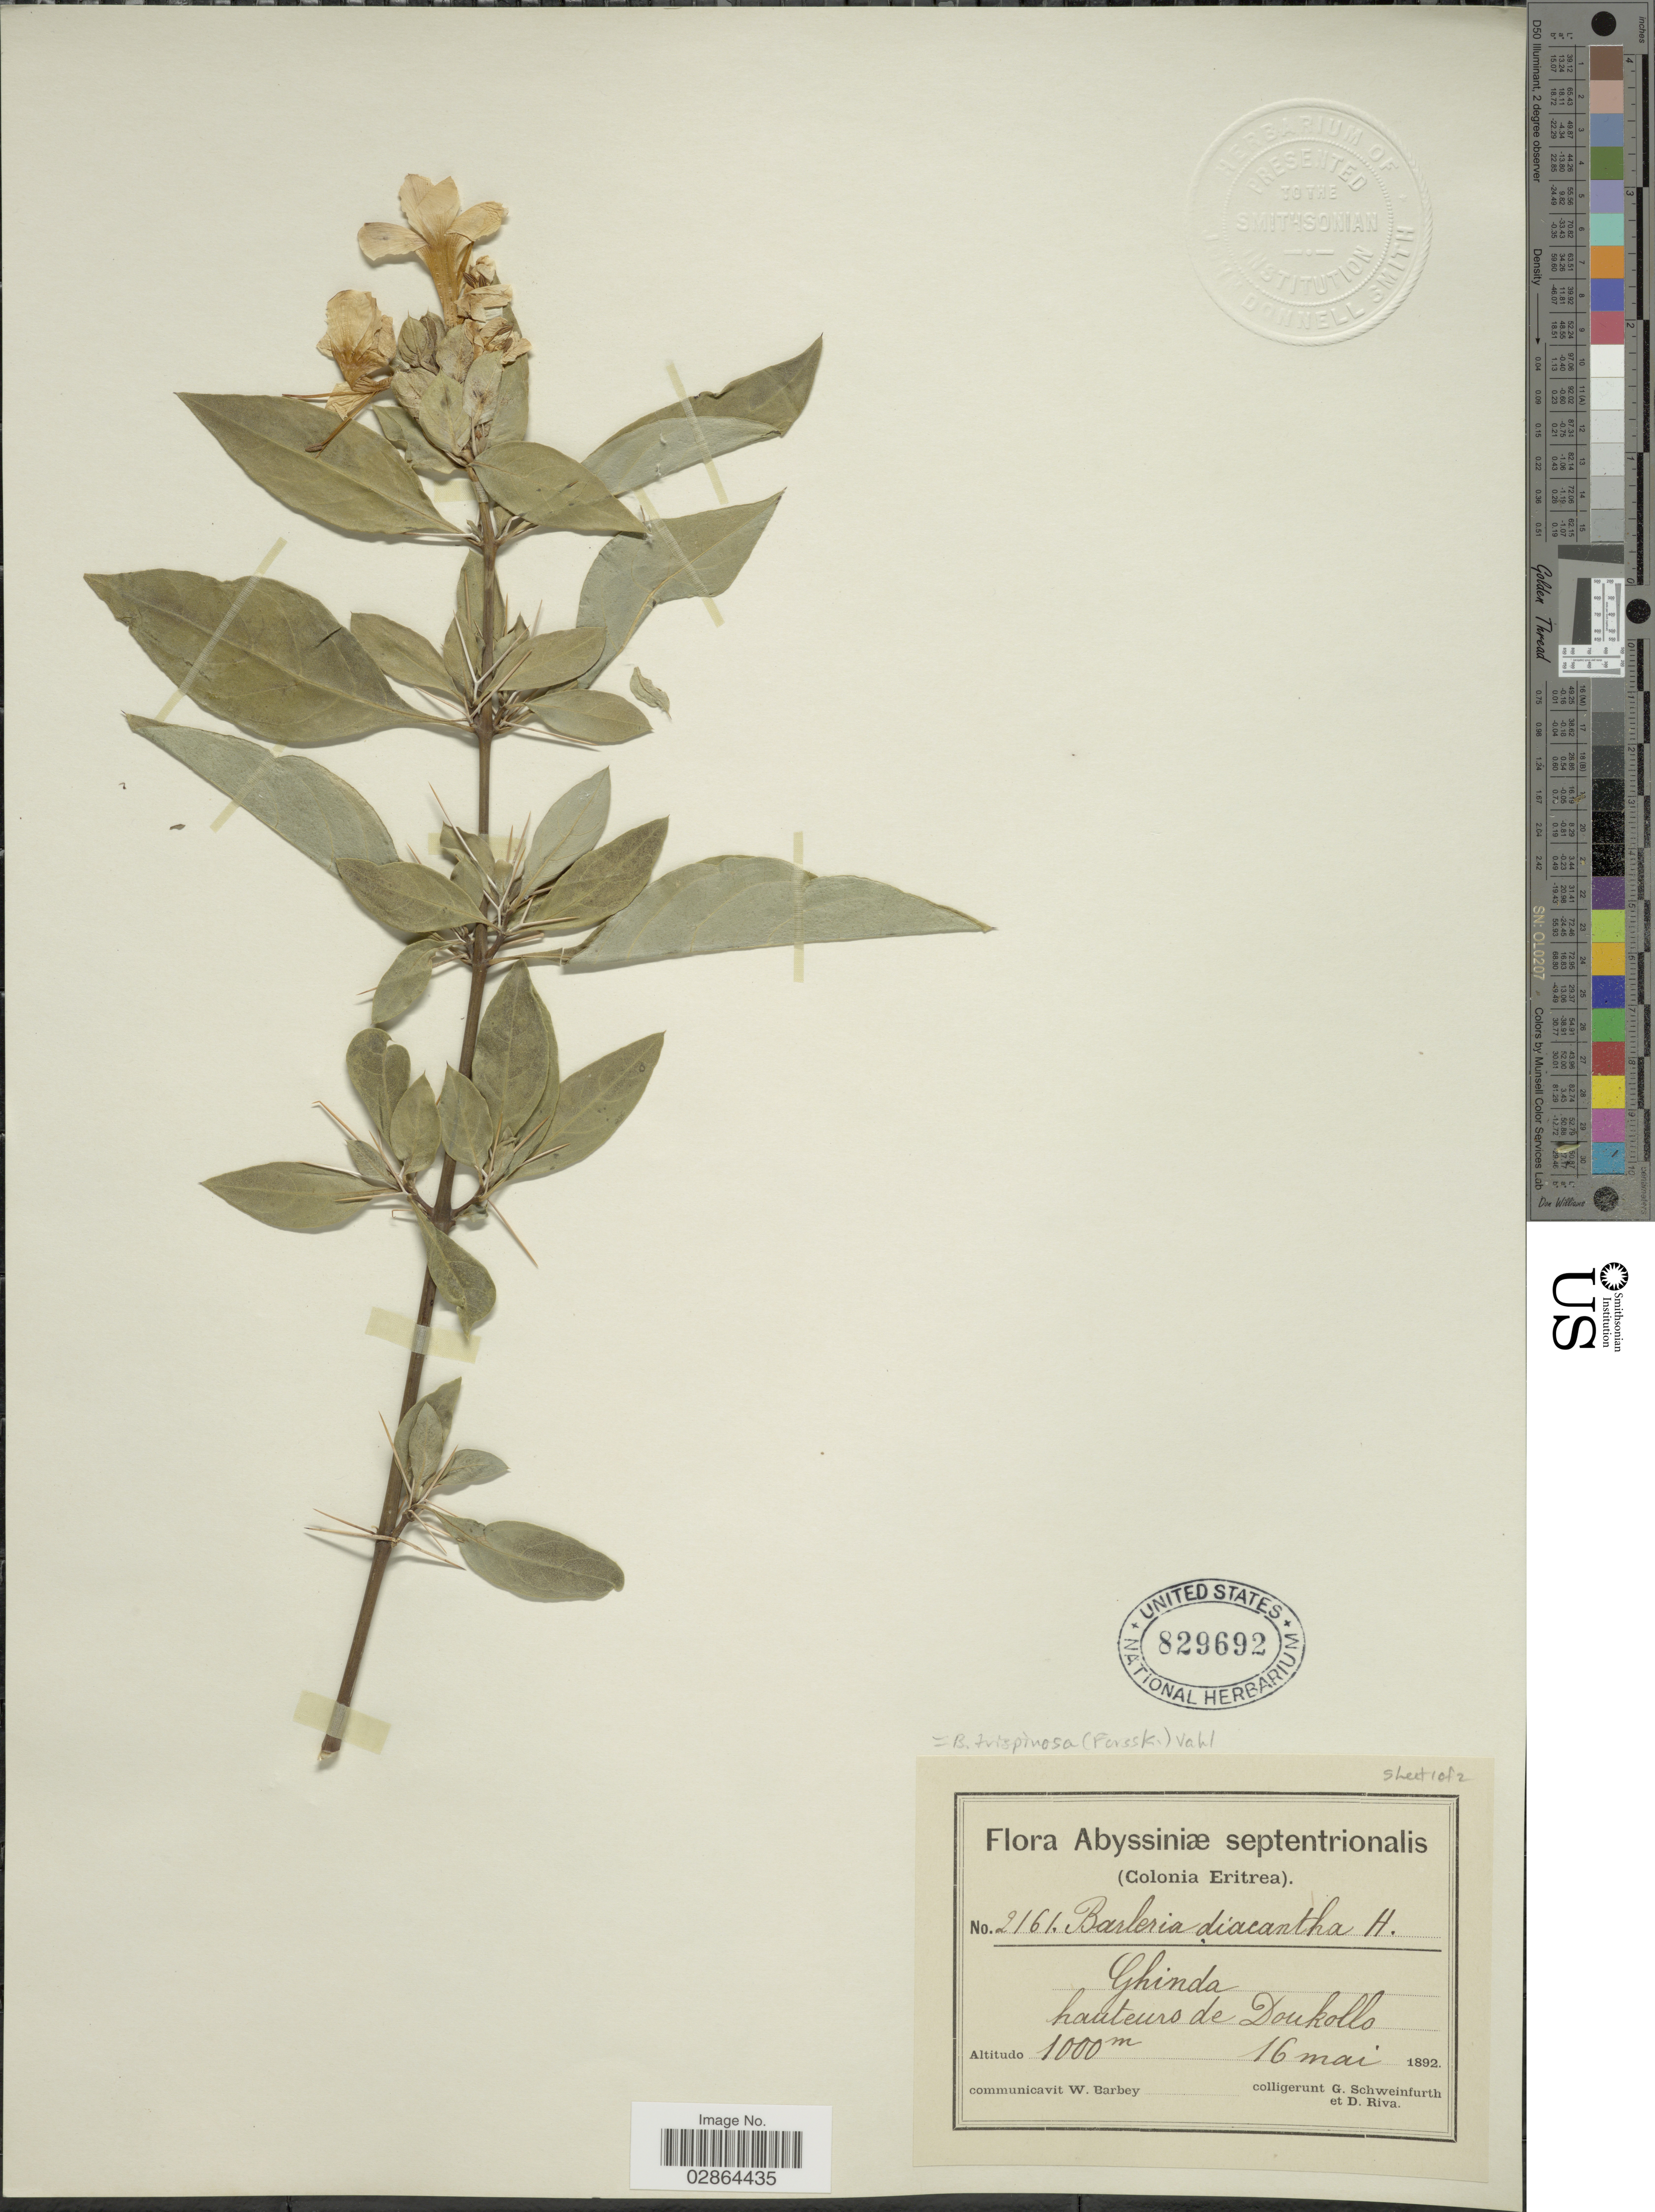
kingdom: Plantae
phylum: Tracheophyta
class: Magnoliopsida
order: Lamiales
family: Acanthaceae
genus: Barleria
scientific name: Barleria trispinosa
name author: (Forssk.) Vahl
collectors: G. A. Schweinfurth (herbarium) & D. Riva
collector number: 2161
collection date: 1892-05-16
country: Eritrea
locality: Abyssiniæ septentrionalis (Colonia Eritrea). Ghinda hauteurs de Doukollo.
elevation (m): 1000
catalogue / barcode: US 829692